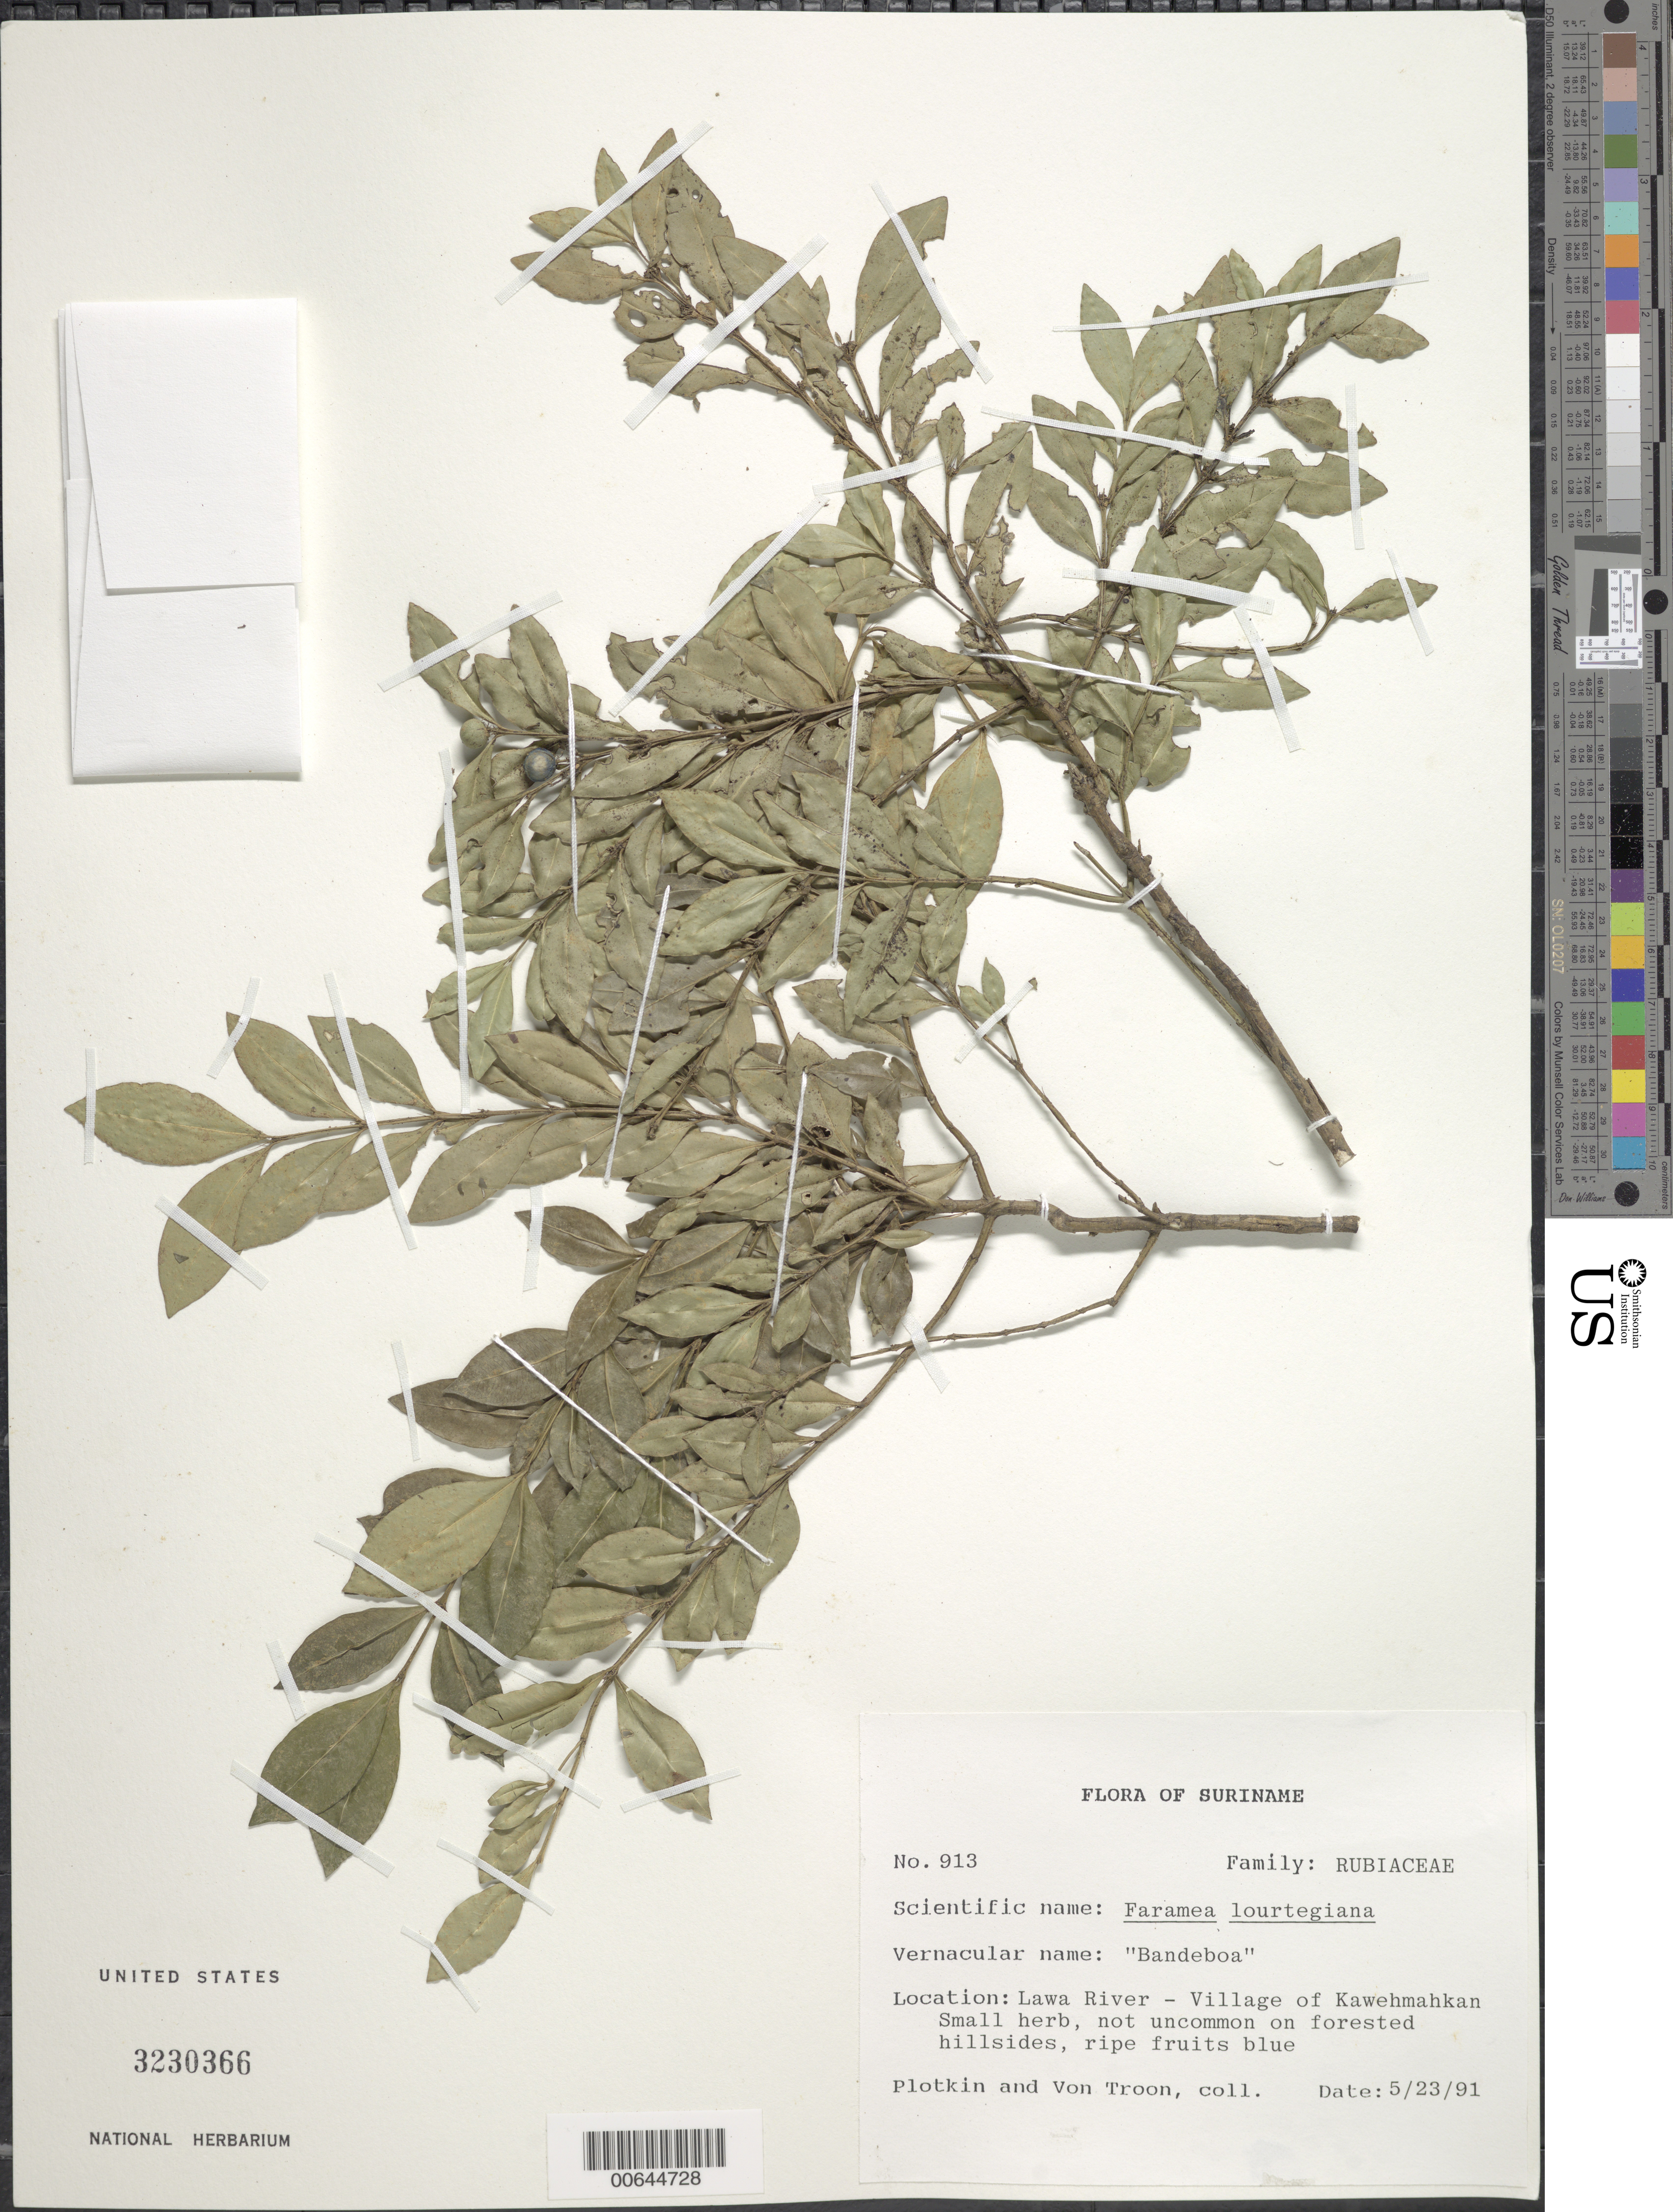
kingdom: Plantae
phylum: Tracheophyta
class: Magnoliopsida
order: Gentianales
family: Rubiaceae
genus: Faramea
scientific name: Faramea lourteigiana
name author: Steyerm.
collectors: M. Plotkin & F. Troon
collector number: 913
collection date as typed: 23-May-91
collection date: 1991-05-23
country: Suriname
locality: Lawa R., near village of Kawehmahkan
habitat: Forested hillsides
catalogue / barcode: US 3230366